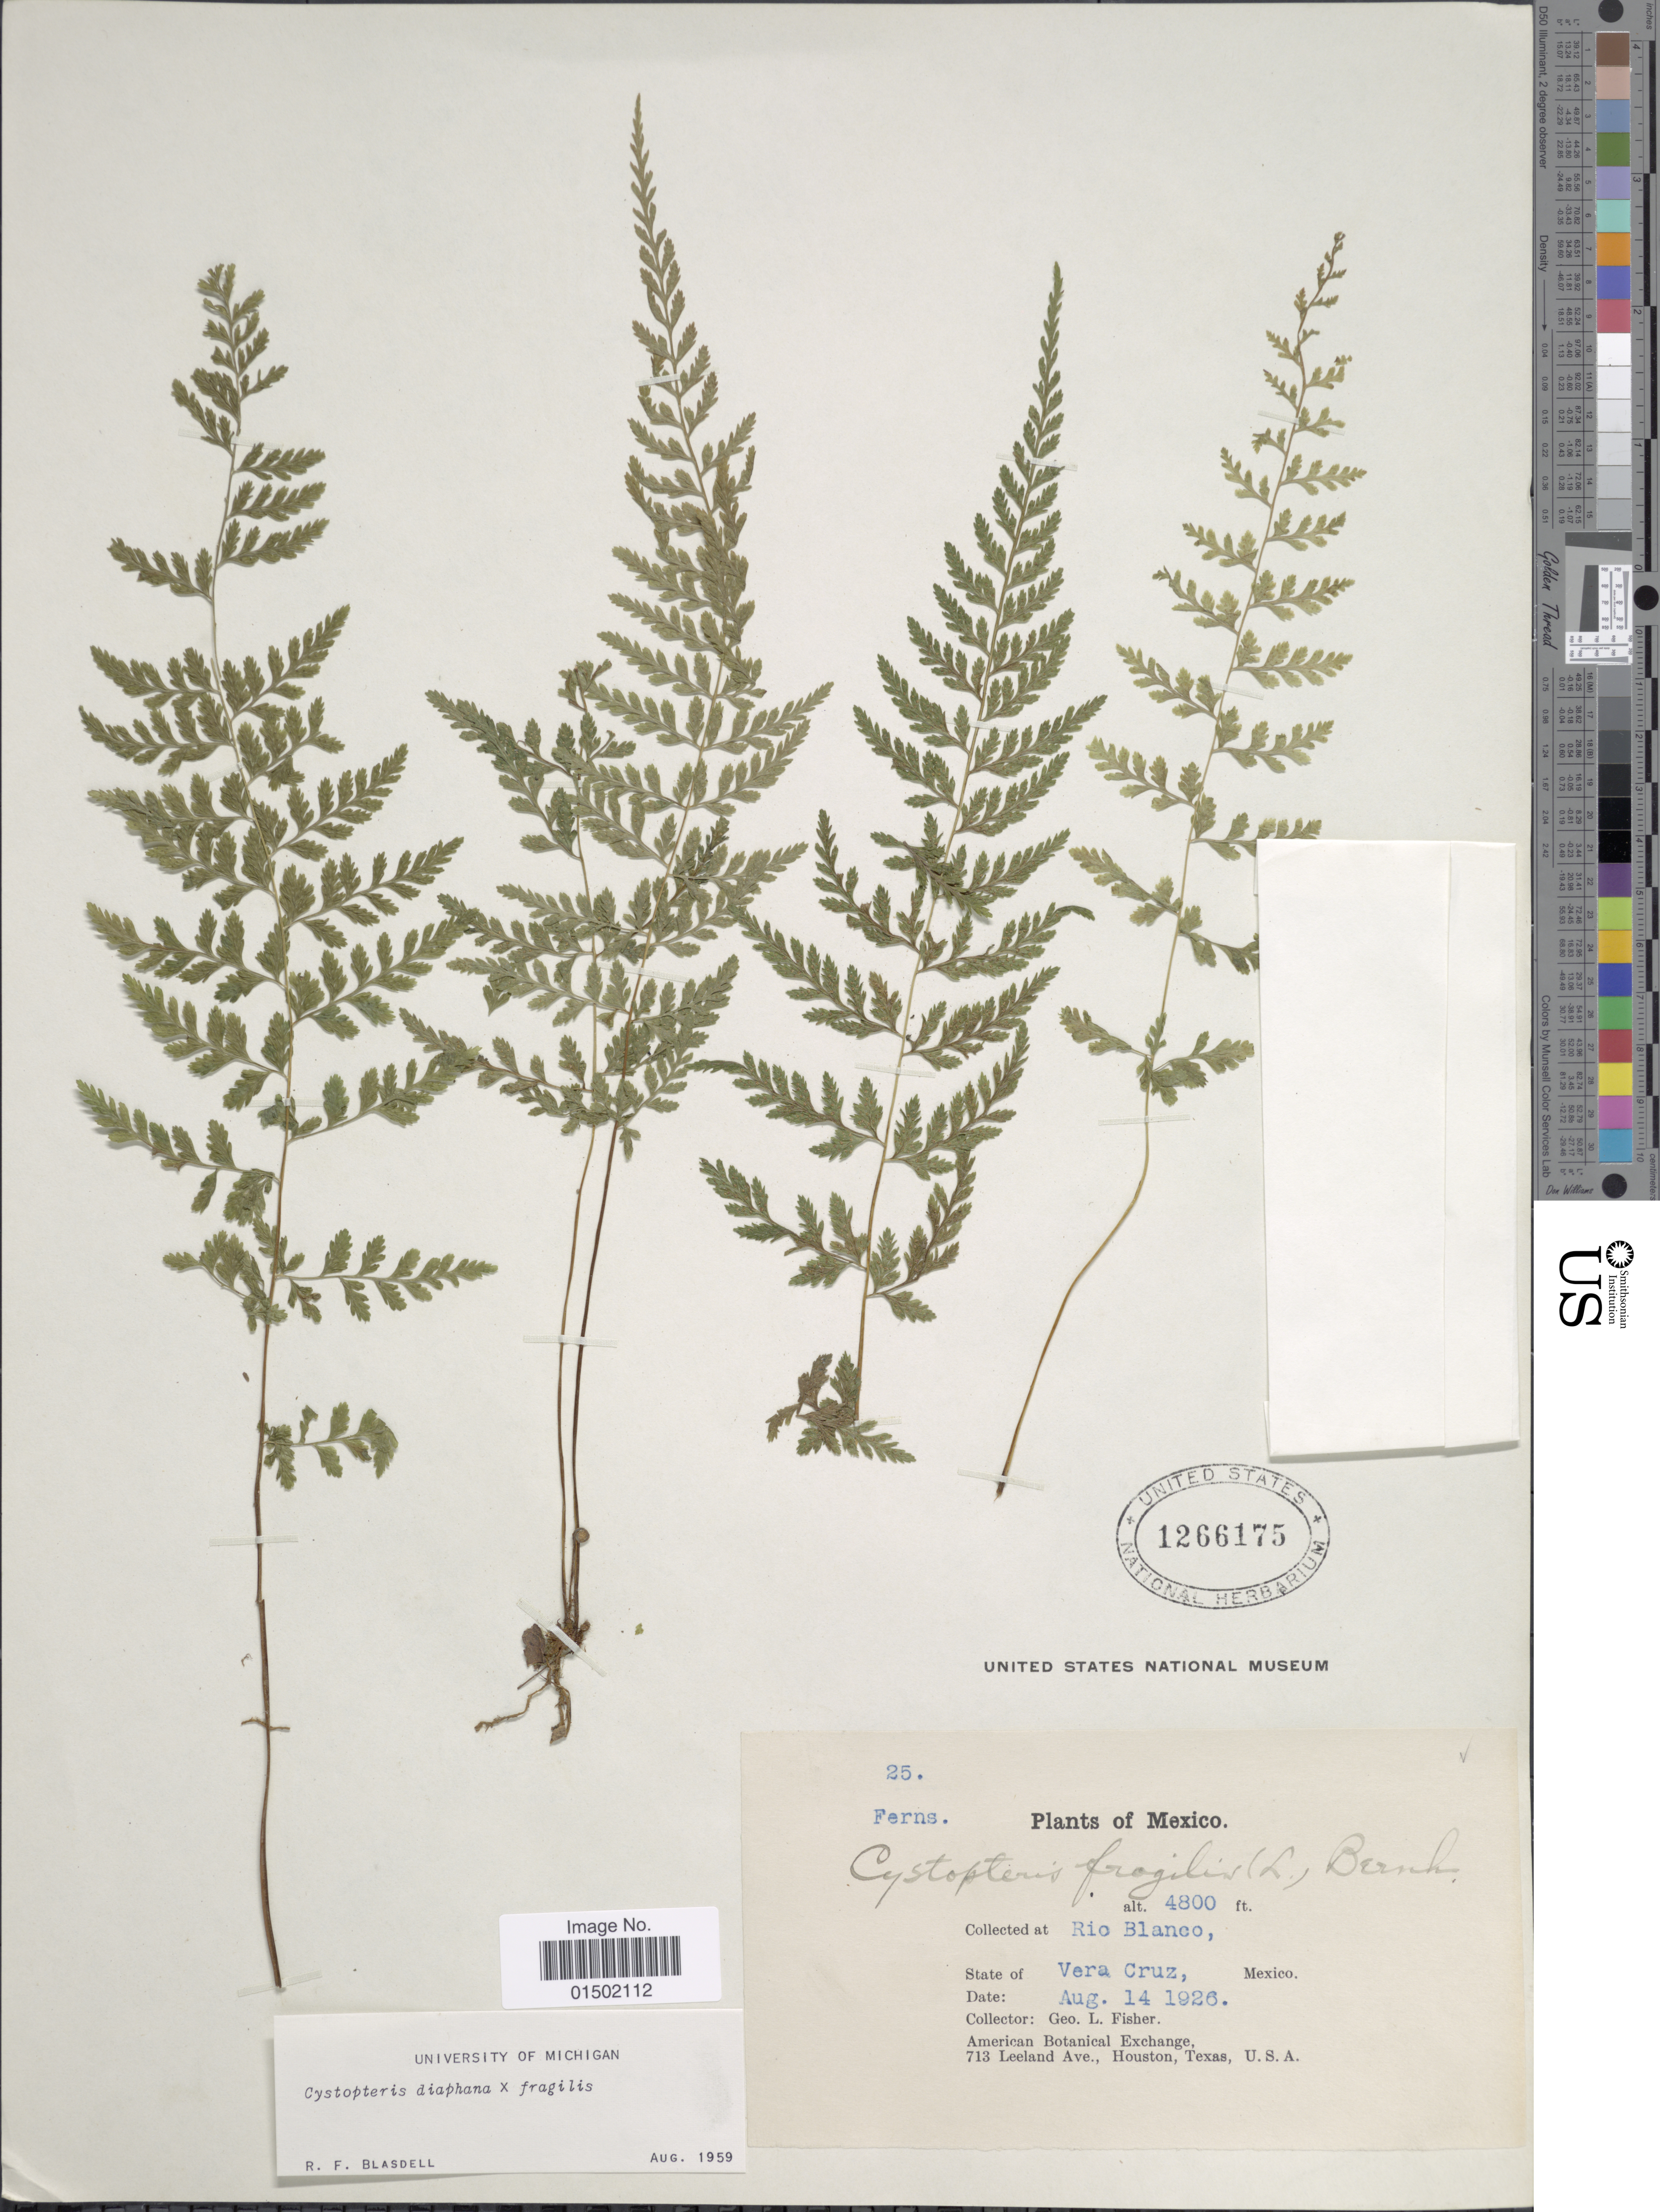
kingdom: Plantae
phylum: Tracheophyta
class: Polypodiopsida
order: Polypodiales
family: Cystopteridaceae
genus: Cystopteris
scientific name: Cystopteris diaphana x C. fragilis (L.) Bernh.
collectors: G. H. Fisher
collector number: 25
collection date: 1926-08-14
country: Mexico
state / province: Veracruz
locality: Ferns. Rio Blanco, Vera Cruz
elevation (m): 1463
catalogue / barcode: US 1266175